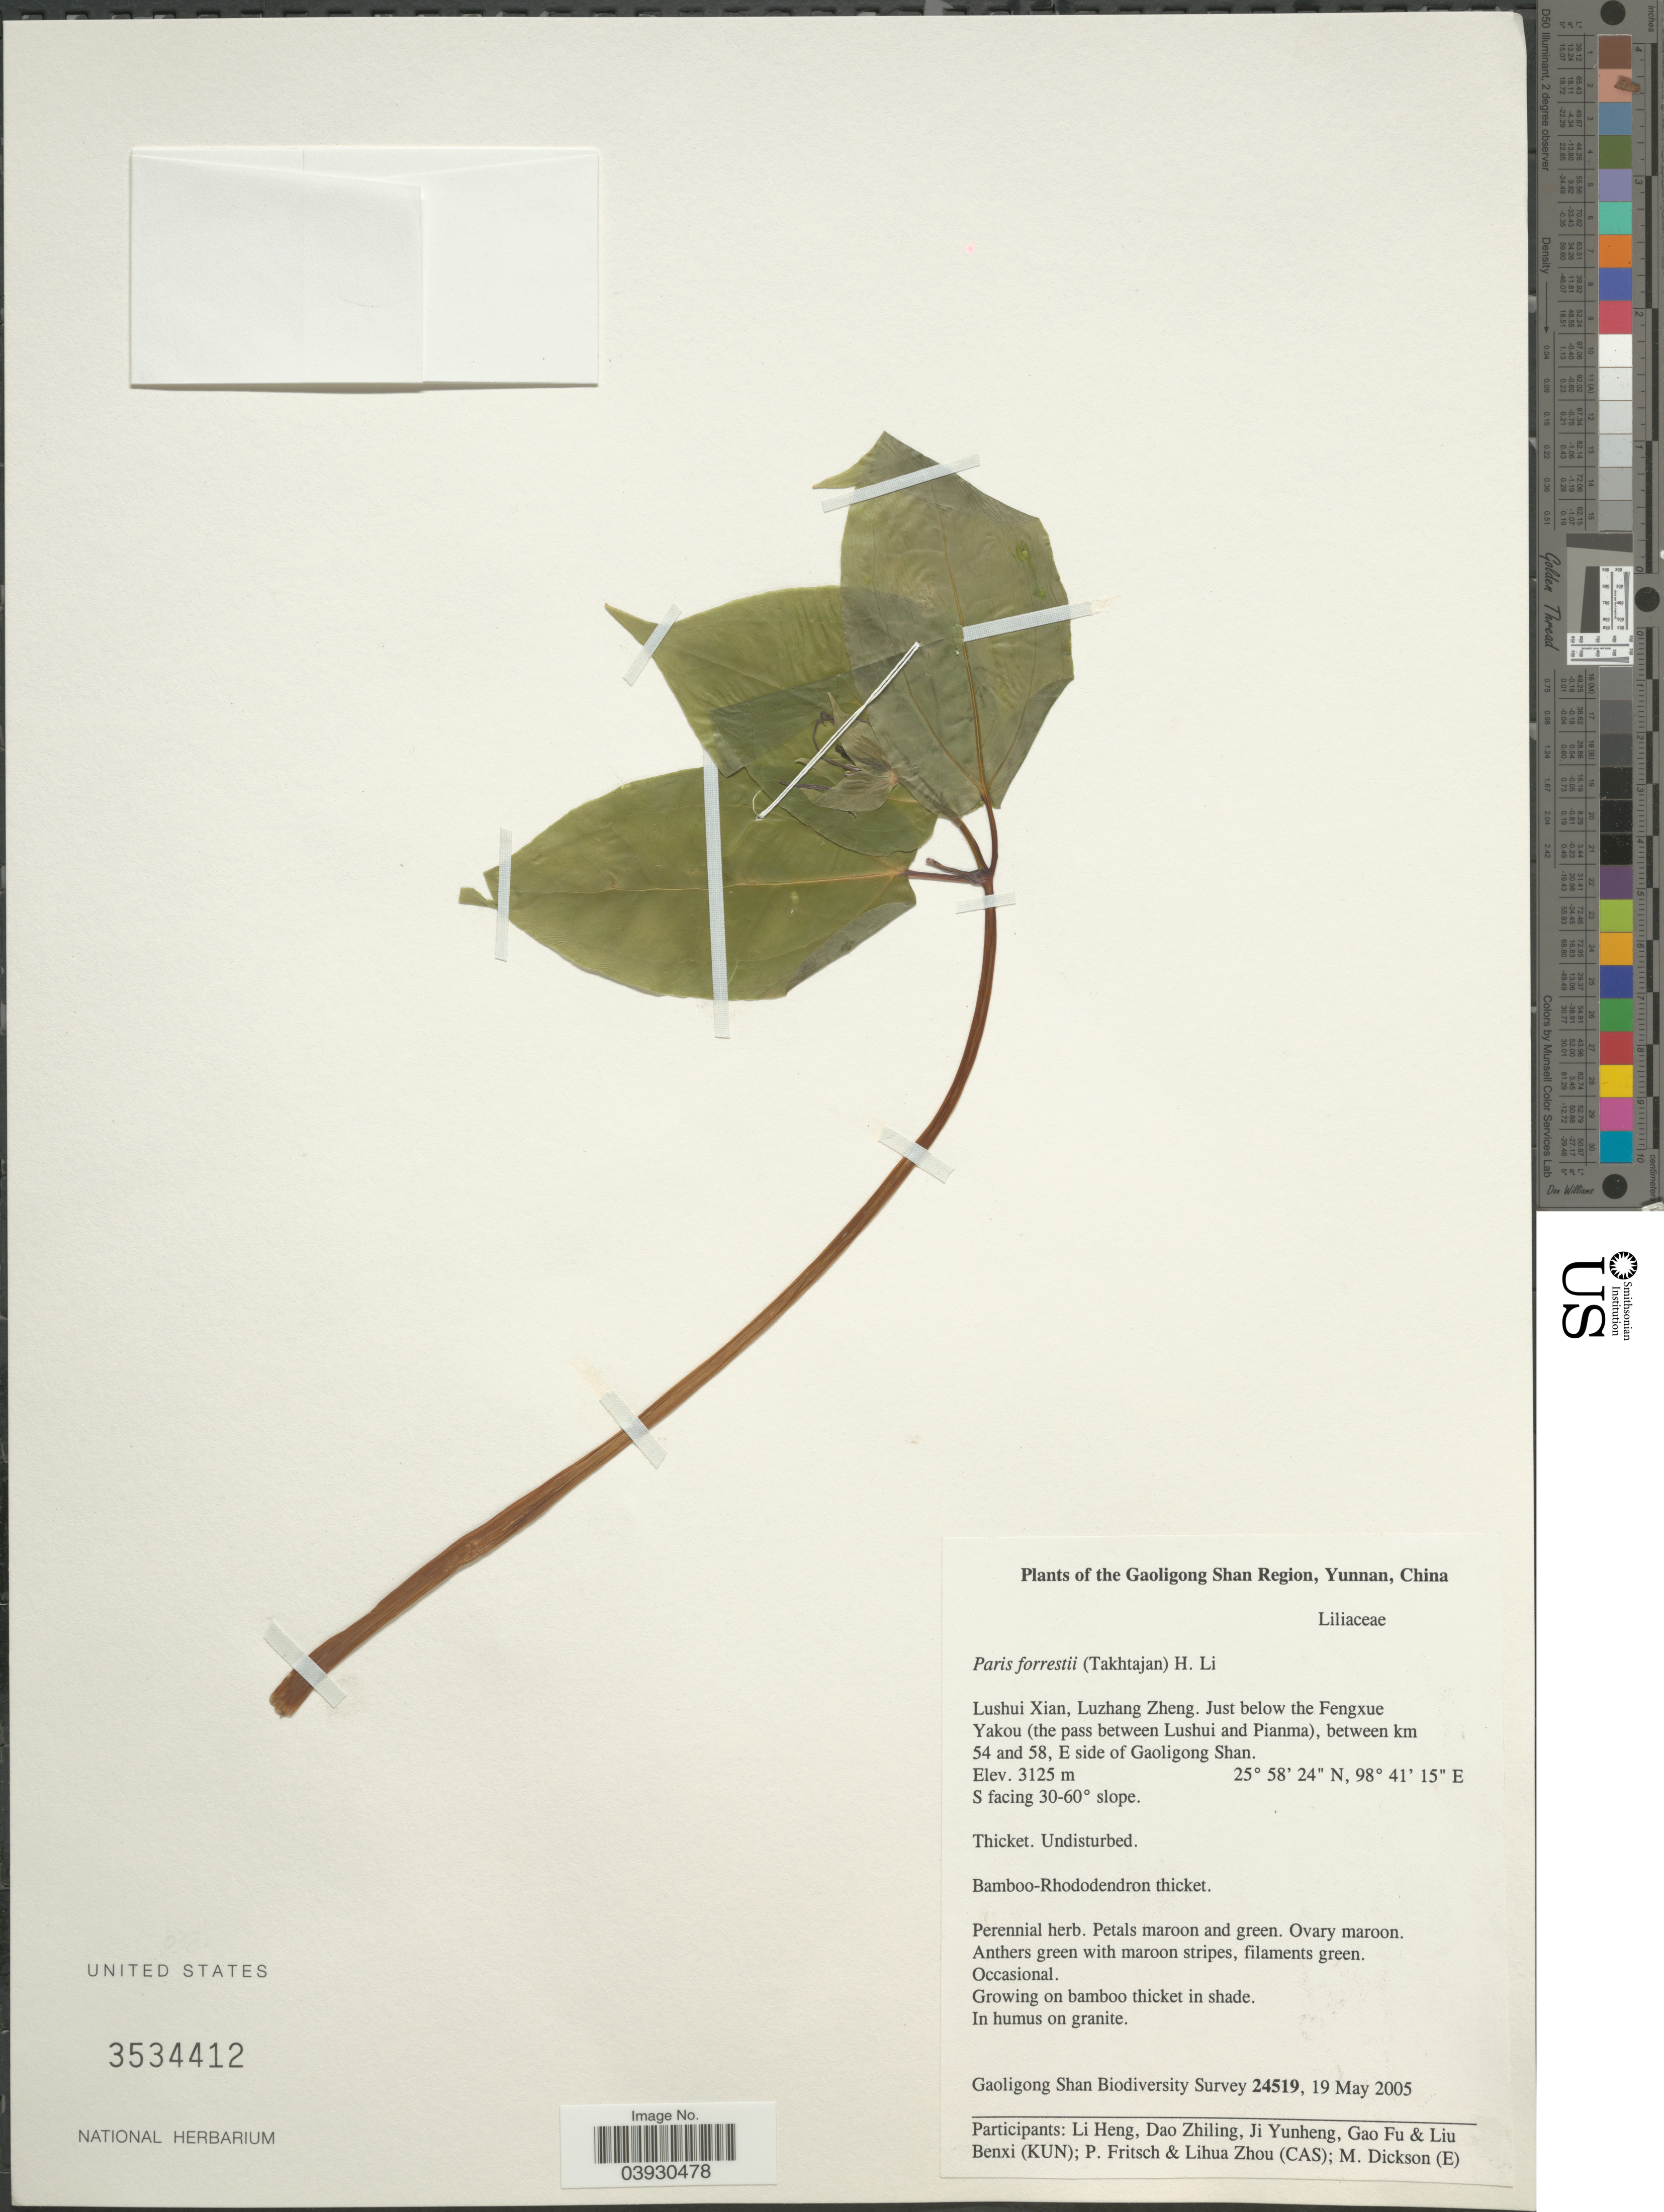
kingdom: Plantae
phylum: Tracheophyta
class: Liliopsida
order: Liliales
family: Melanthiaceae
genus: Paris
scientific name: Paris forrestii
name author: (Takht.) H. Li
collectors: Gaoligong Shan Biodiversity Survey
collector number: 24519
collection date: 2005-05-19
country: China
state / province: Yunnan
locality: The Gaoligong Shan Region. Lushui Xian, Luzhang Zheng. Just below the Fengxue Yakou (the pass between Lushui and Pianma), between km 54 and 58, E side of Gaoligong Shan. S facing 30-60° slope.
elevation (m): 3125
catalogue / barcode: US 3534412